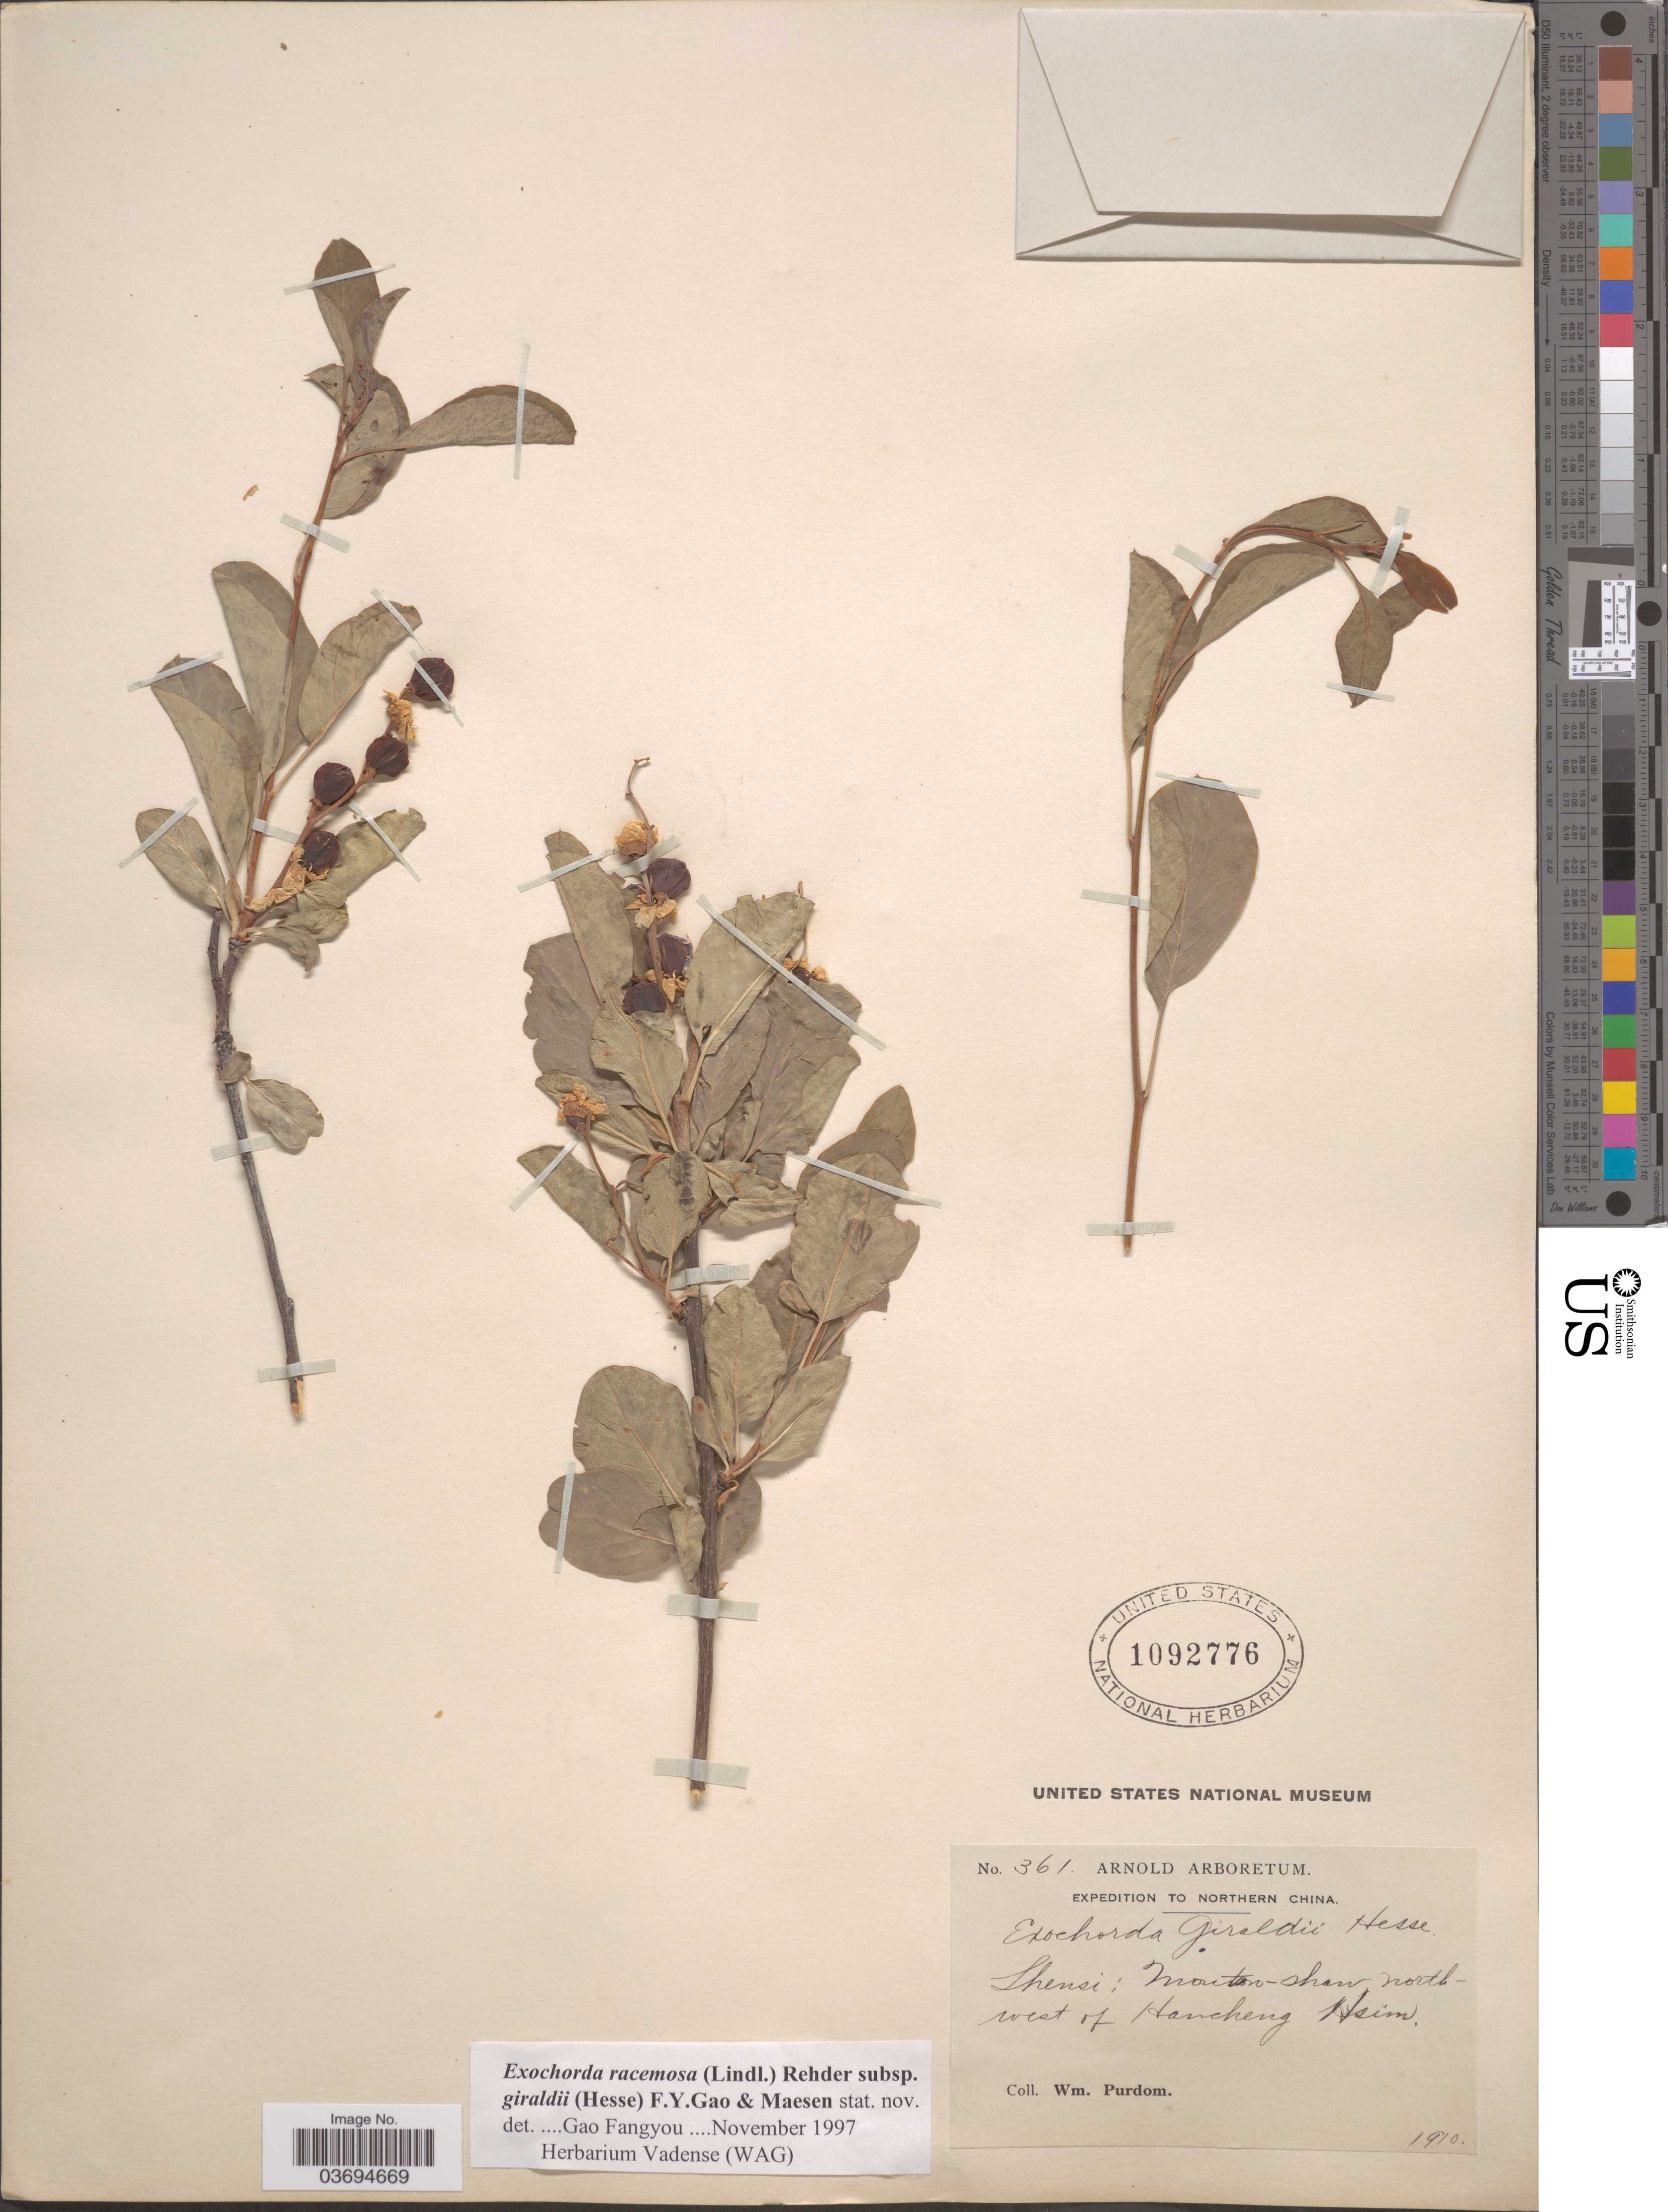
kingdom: Plantae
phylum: Tracheophyta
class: Magnoliopsida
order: Rosales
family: Rosaceae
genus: Exochorda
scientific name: Exochorda racemosa subsp. giraldii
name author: (Hesse) F.Y. Gao & Maesen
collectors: W. Purdom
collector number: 361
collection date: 1910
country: China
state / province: Shaanxi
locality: Northern China. Shensi: Mouten-shaw north-west of Hancheng Hsien. [interpreted]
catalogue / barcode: US 1092776